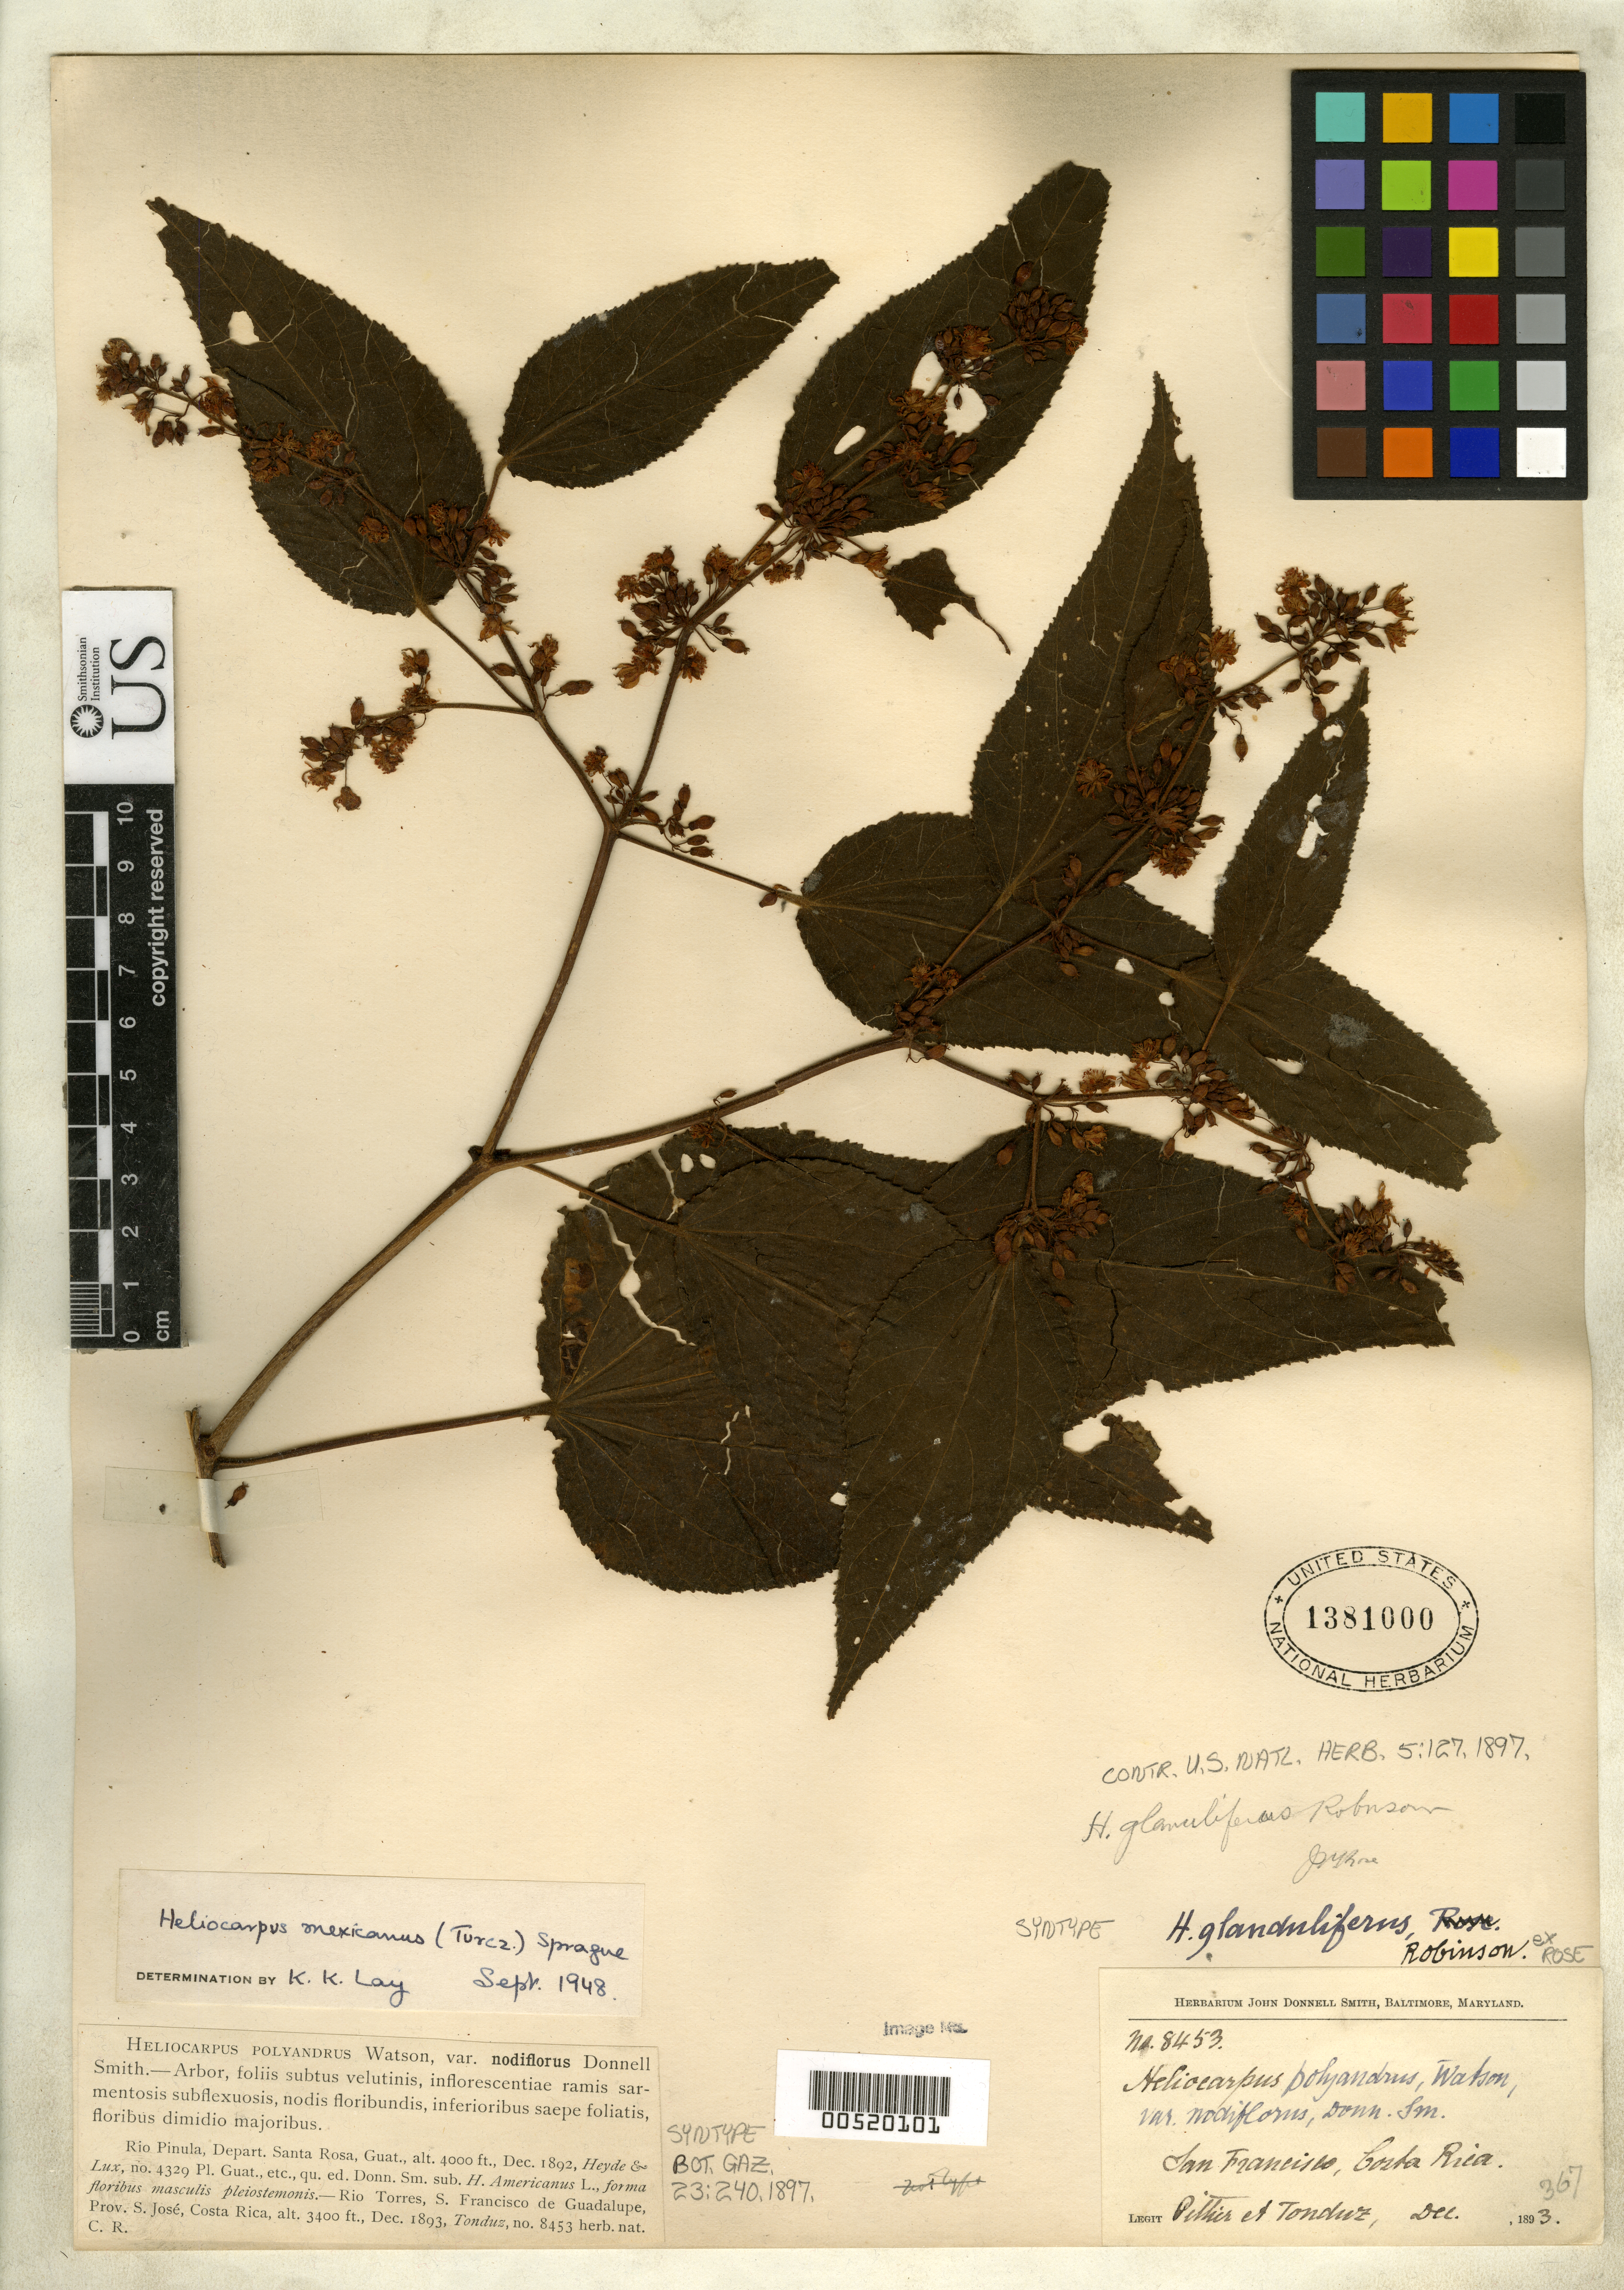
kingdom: Plantae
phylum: Tracheophyta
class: Magnoliopsida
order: Malvales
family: Malvaceae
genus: Heliocarpus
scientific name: Heliocarpus glandulifer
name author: B.L. Rob. ex Rose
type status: Syntype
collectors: H. F. Pittier & A. Tonduz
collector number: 8453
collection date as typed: Dec 1893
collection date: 1893-12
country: Costa Rica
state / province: San José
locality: San Francisco, Costa Rica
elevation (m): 1100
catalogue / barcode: US 1381000